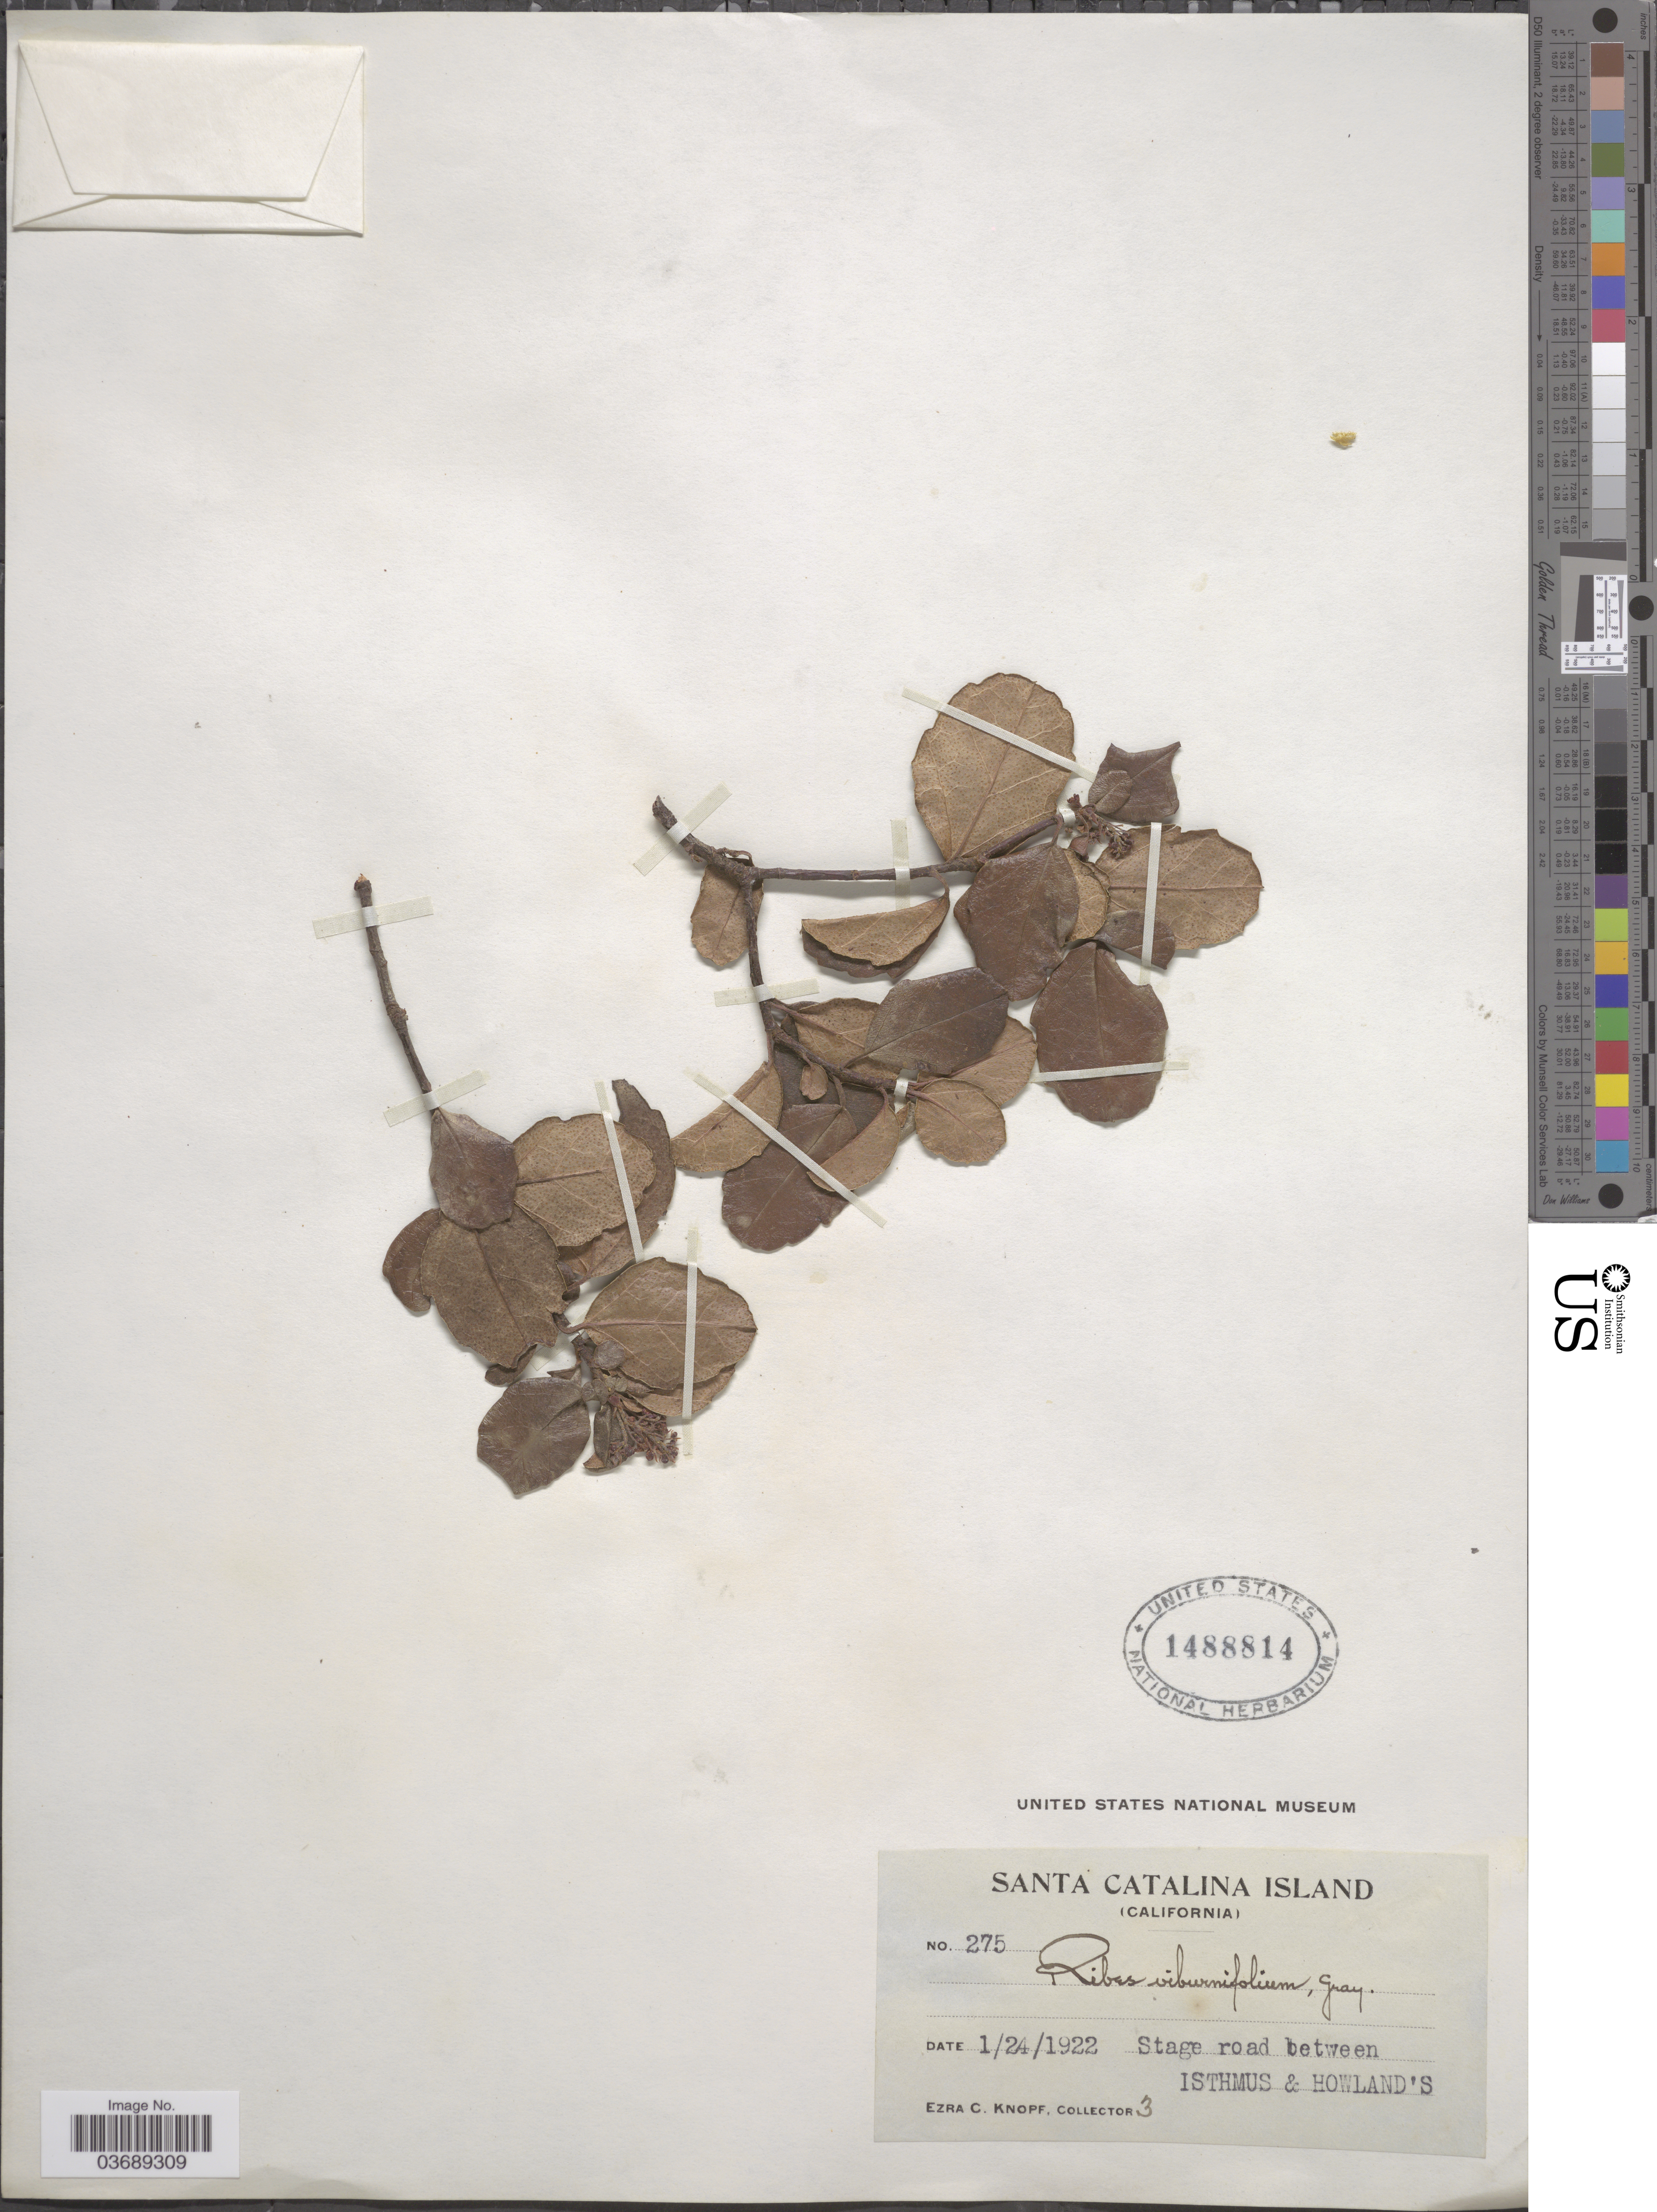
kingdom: Plantae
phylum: Tracheophyta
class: Magnoliopsida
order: Saxifragales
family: Grossulariaceae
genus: Ribes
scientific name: Ribes viburnifolium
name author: A. Gray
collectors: E. Knopf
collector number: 3/275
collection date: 1922-01-24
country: United States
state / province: California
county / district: Los Angeles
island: Santa Catalina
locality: Santa Catalina Island. Stage road between Isthmus & Howland's.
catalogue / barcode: US 1488814